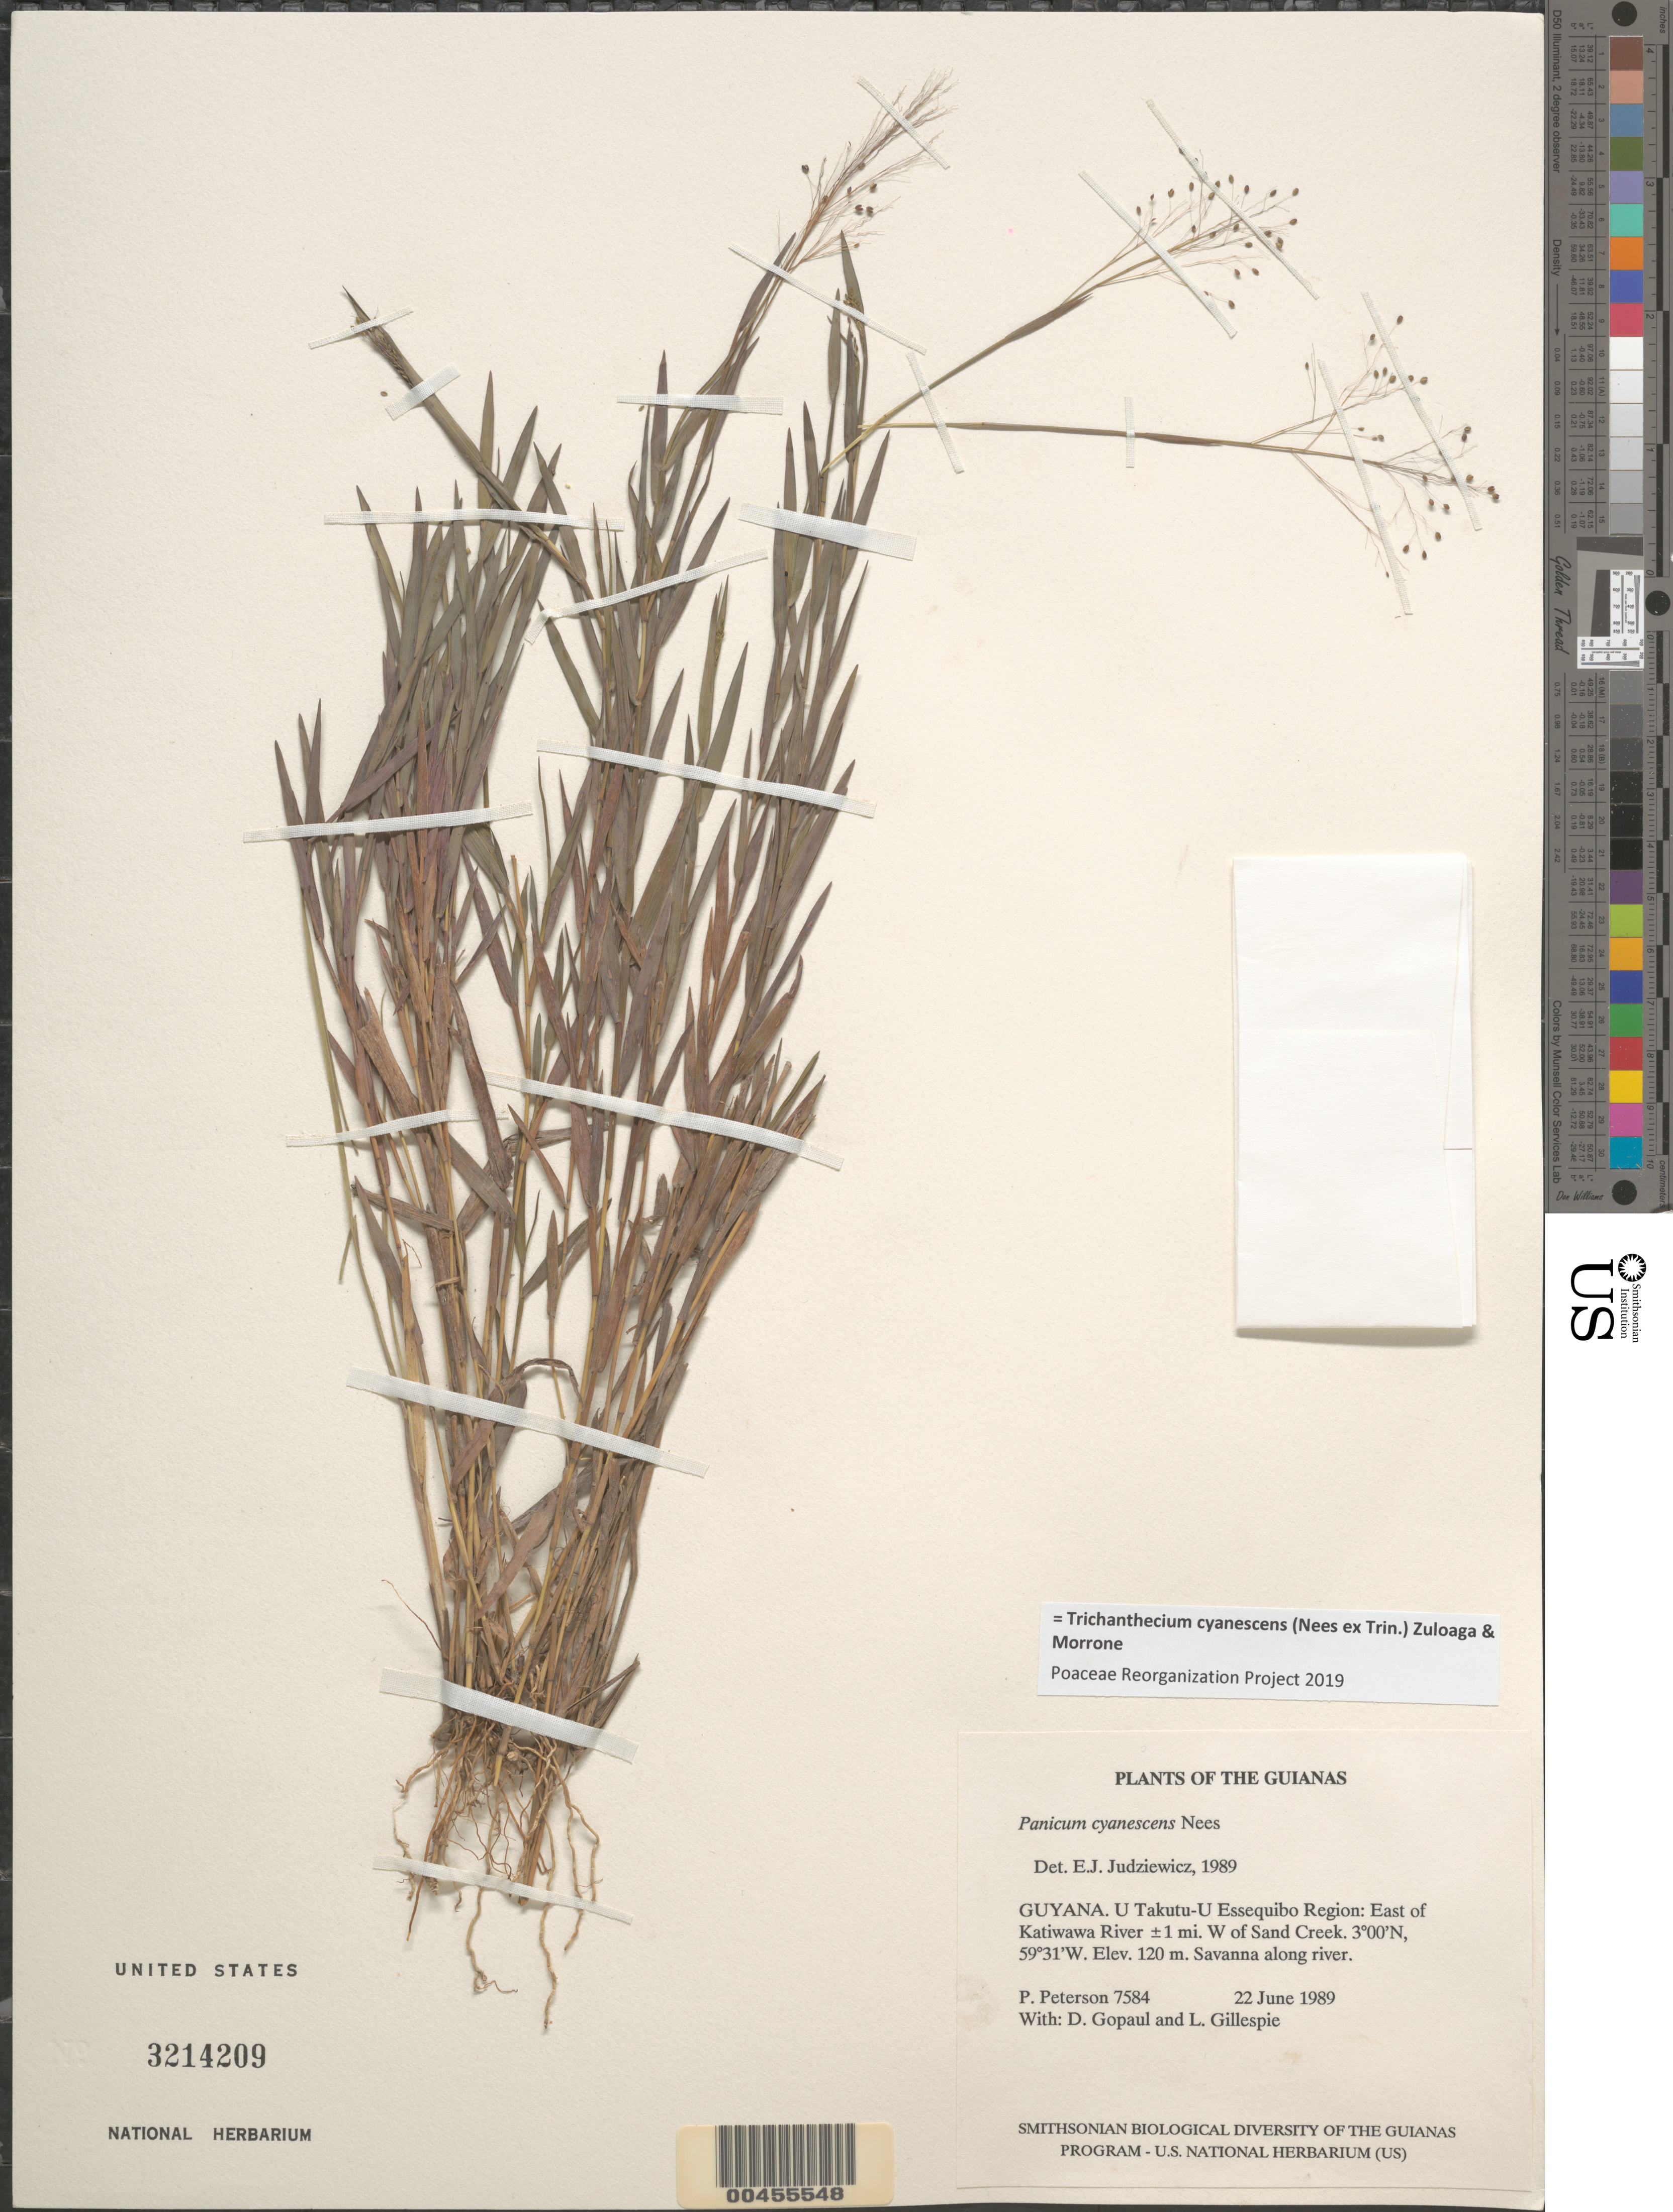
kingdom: Plantae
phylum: Tracheophyta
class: Liliopsida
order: Poales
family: Poaceae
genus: Trichanthecium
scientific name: Trichanthecium cyanescens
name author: (Nees ex Trin.) Zuloaga & Morrone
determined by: Poaceae Reorganization Project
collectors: P. M. Peterson, D. Gopaul & L. J. Gillespie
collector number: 7584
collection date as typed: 22 June 1989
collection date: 1989-06-22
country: Guyana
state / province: U. Takutu-U. Essequibo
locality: East of Katiwawa River ±1 mi. W of Sand Creek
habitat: Savanna along river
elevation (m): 120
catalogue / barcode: US 3214209